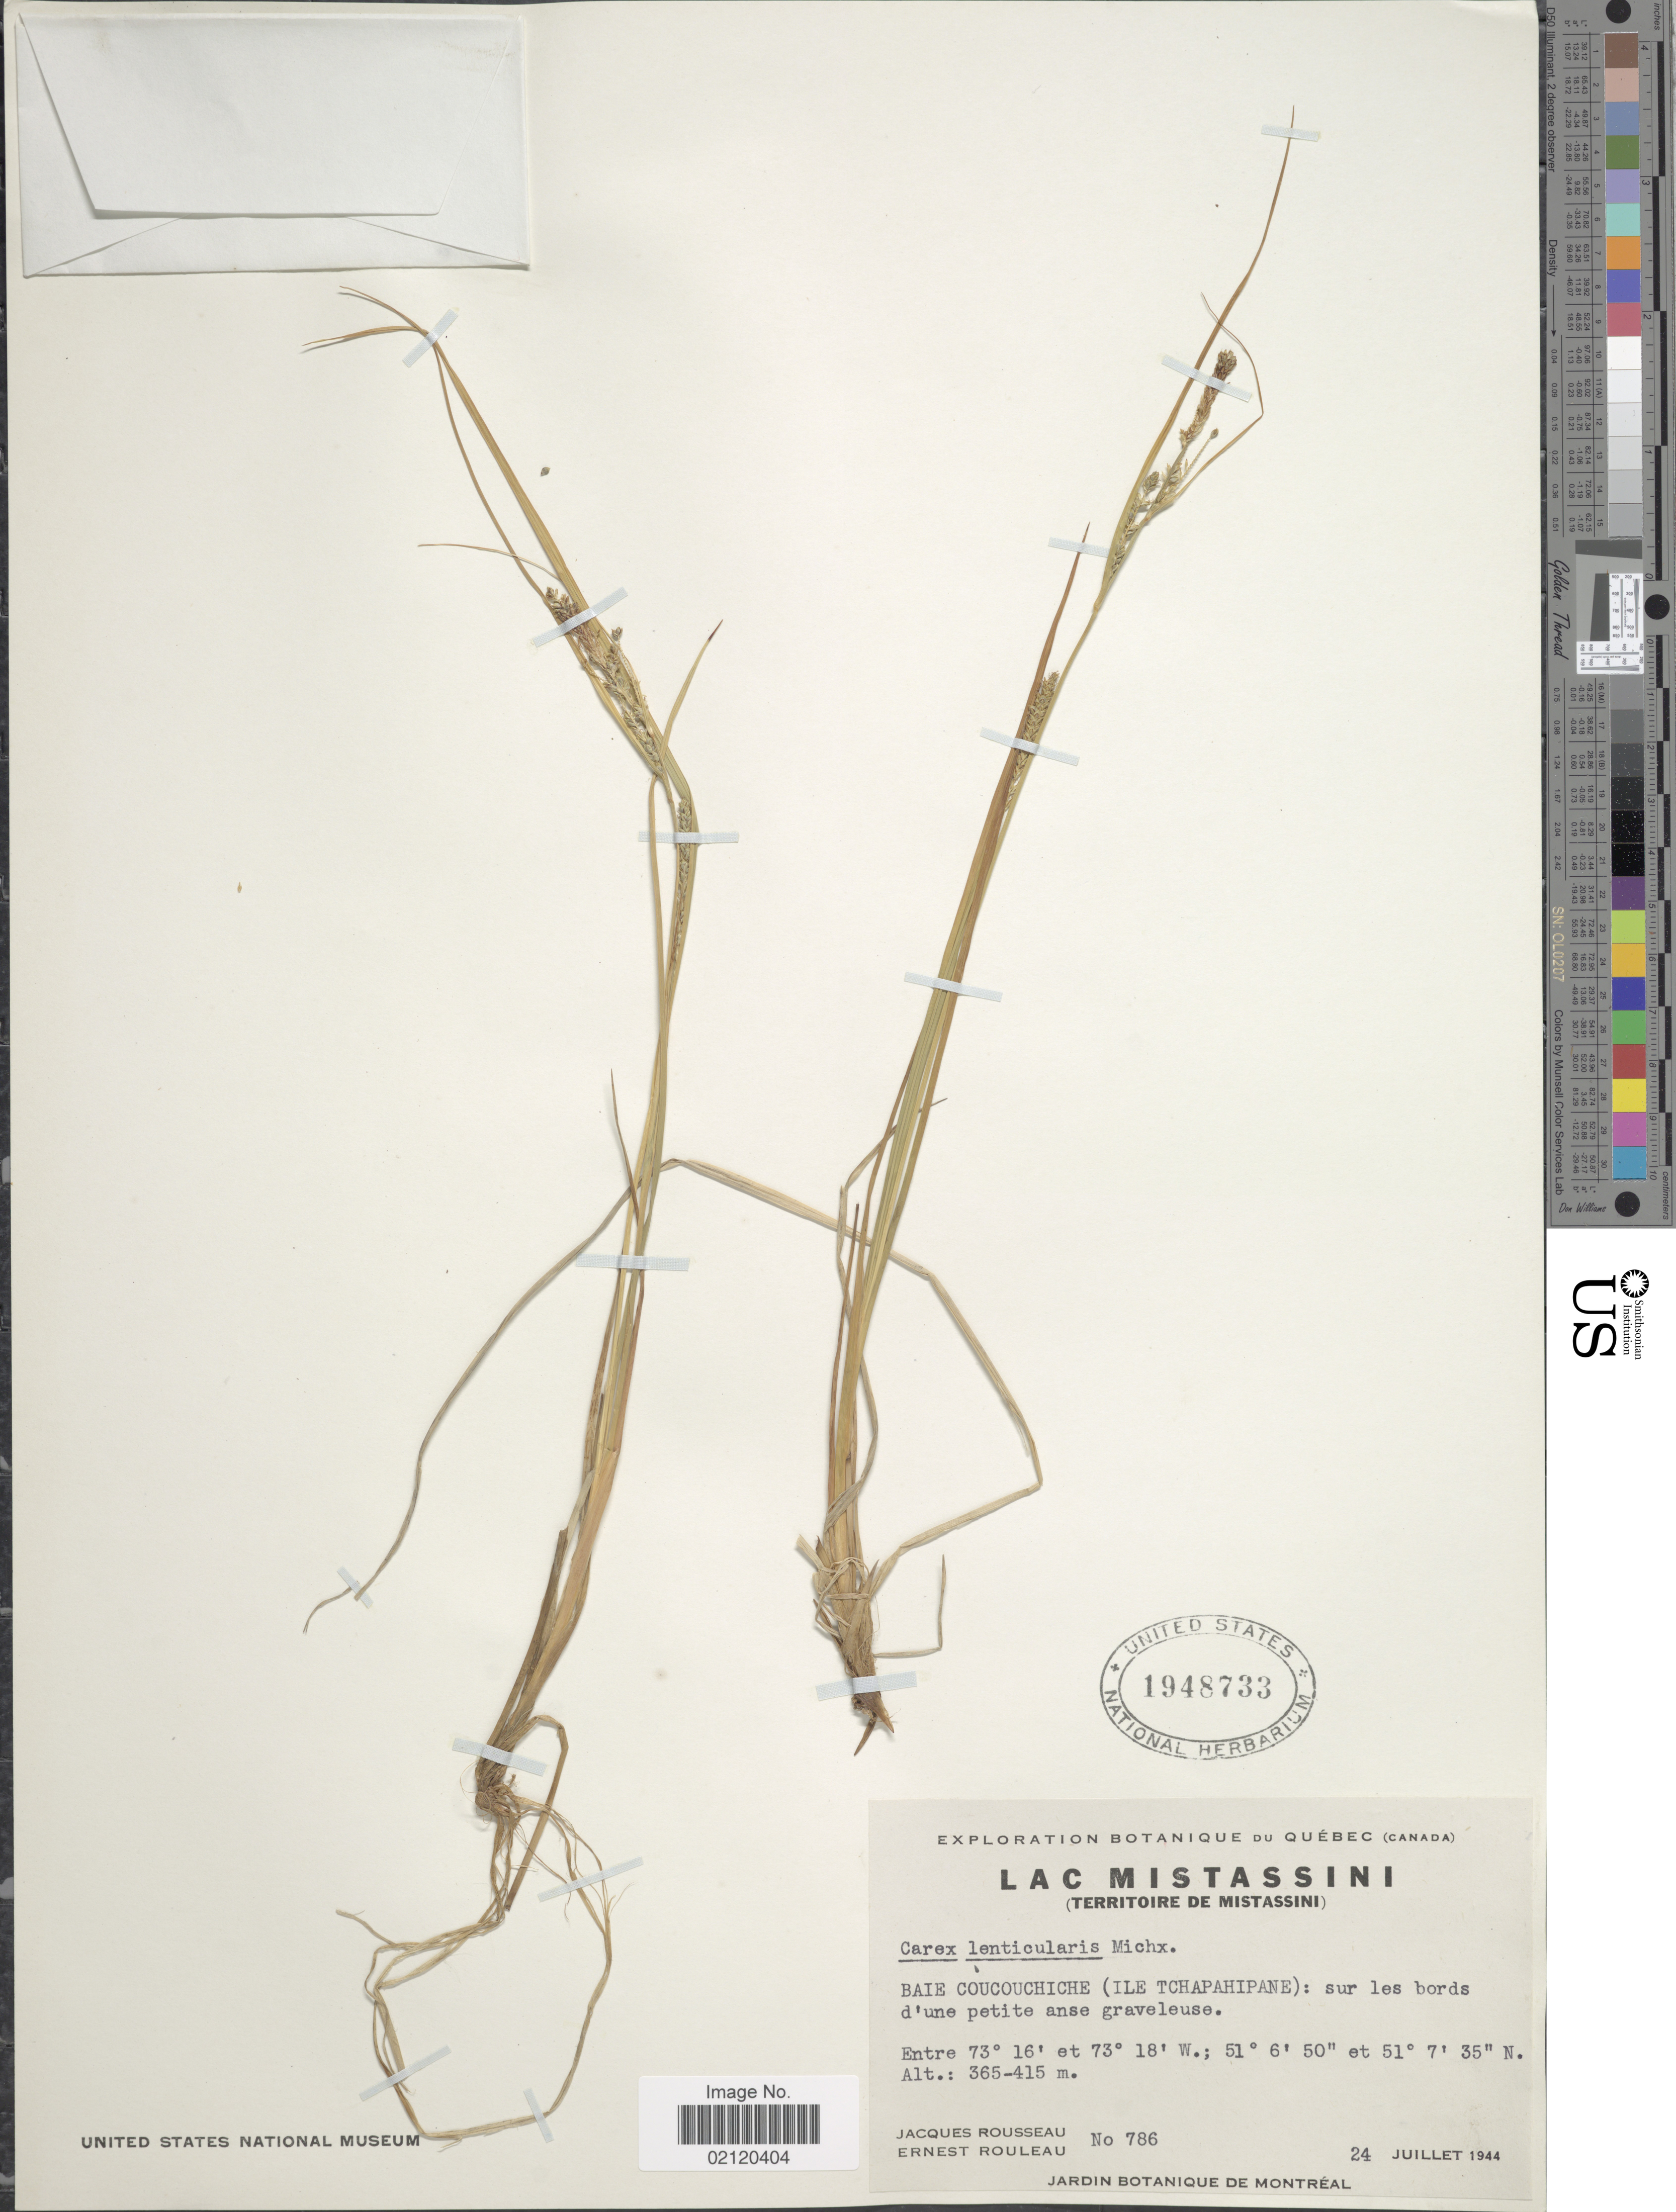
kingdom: Plantae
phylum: Tracheophyta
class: Liliopsida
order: Poales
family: Cyperaceae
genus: Carex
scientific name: Carex lenticularis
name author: Michx.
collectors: J. Rousseau & J. Rouleau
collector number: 786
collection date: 1944-07-24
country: Canada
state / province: Quebec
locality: Lac Mistassini, Territoire de Mistassini, Baie Coucouchiche (ile Tchapahipane): sur les bords d'une petite anse graveleuse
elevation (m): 365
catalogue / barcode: US 1948733